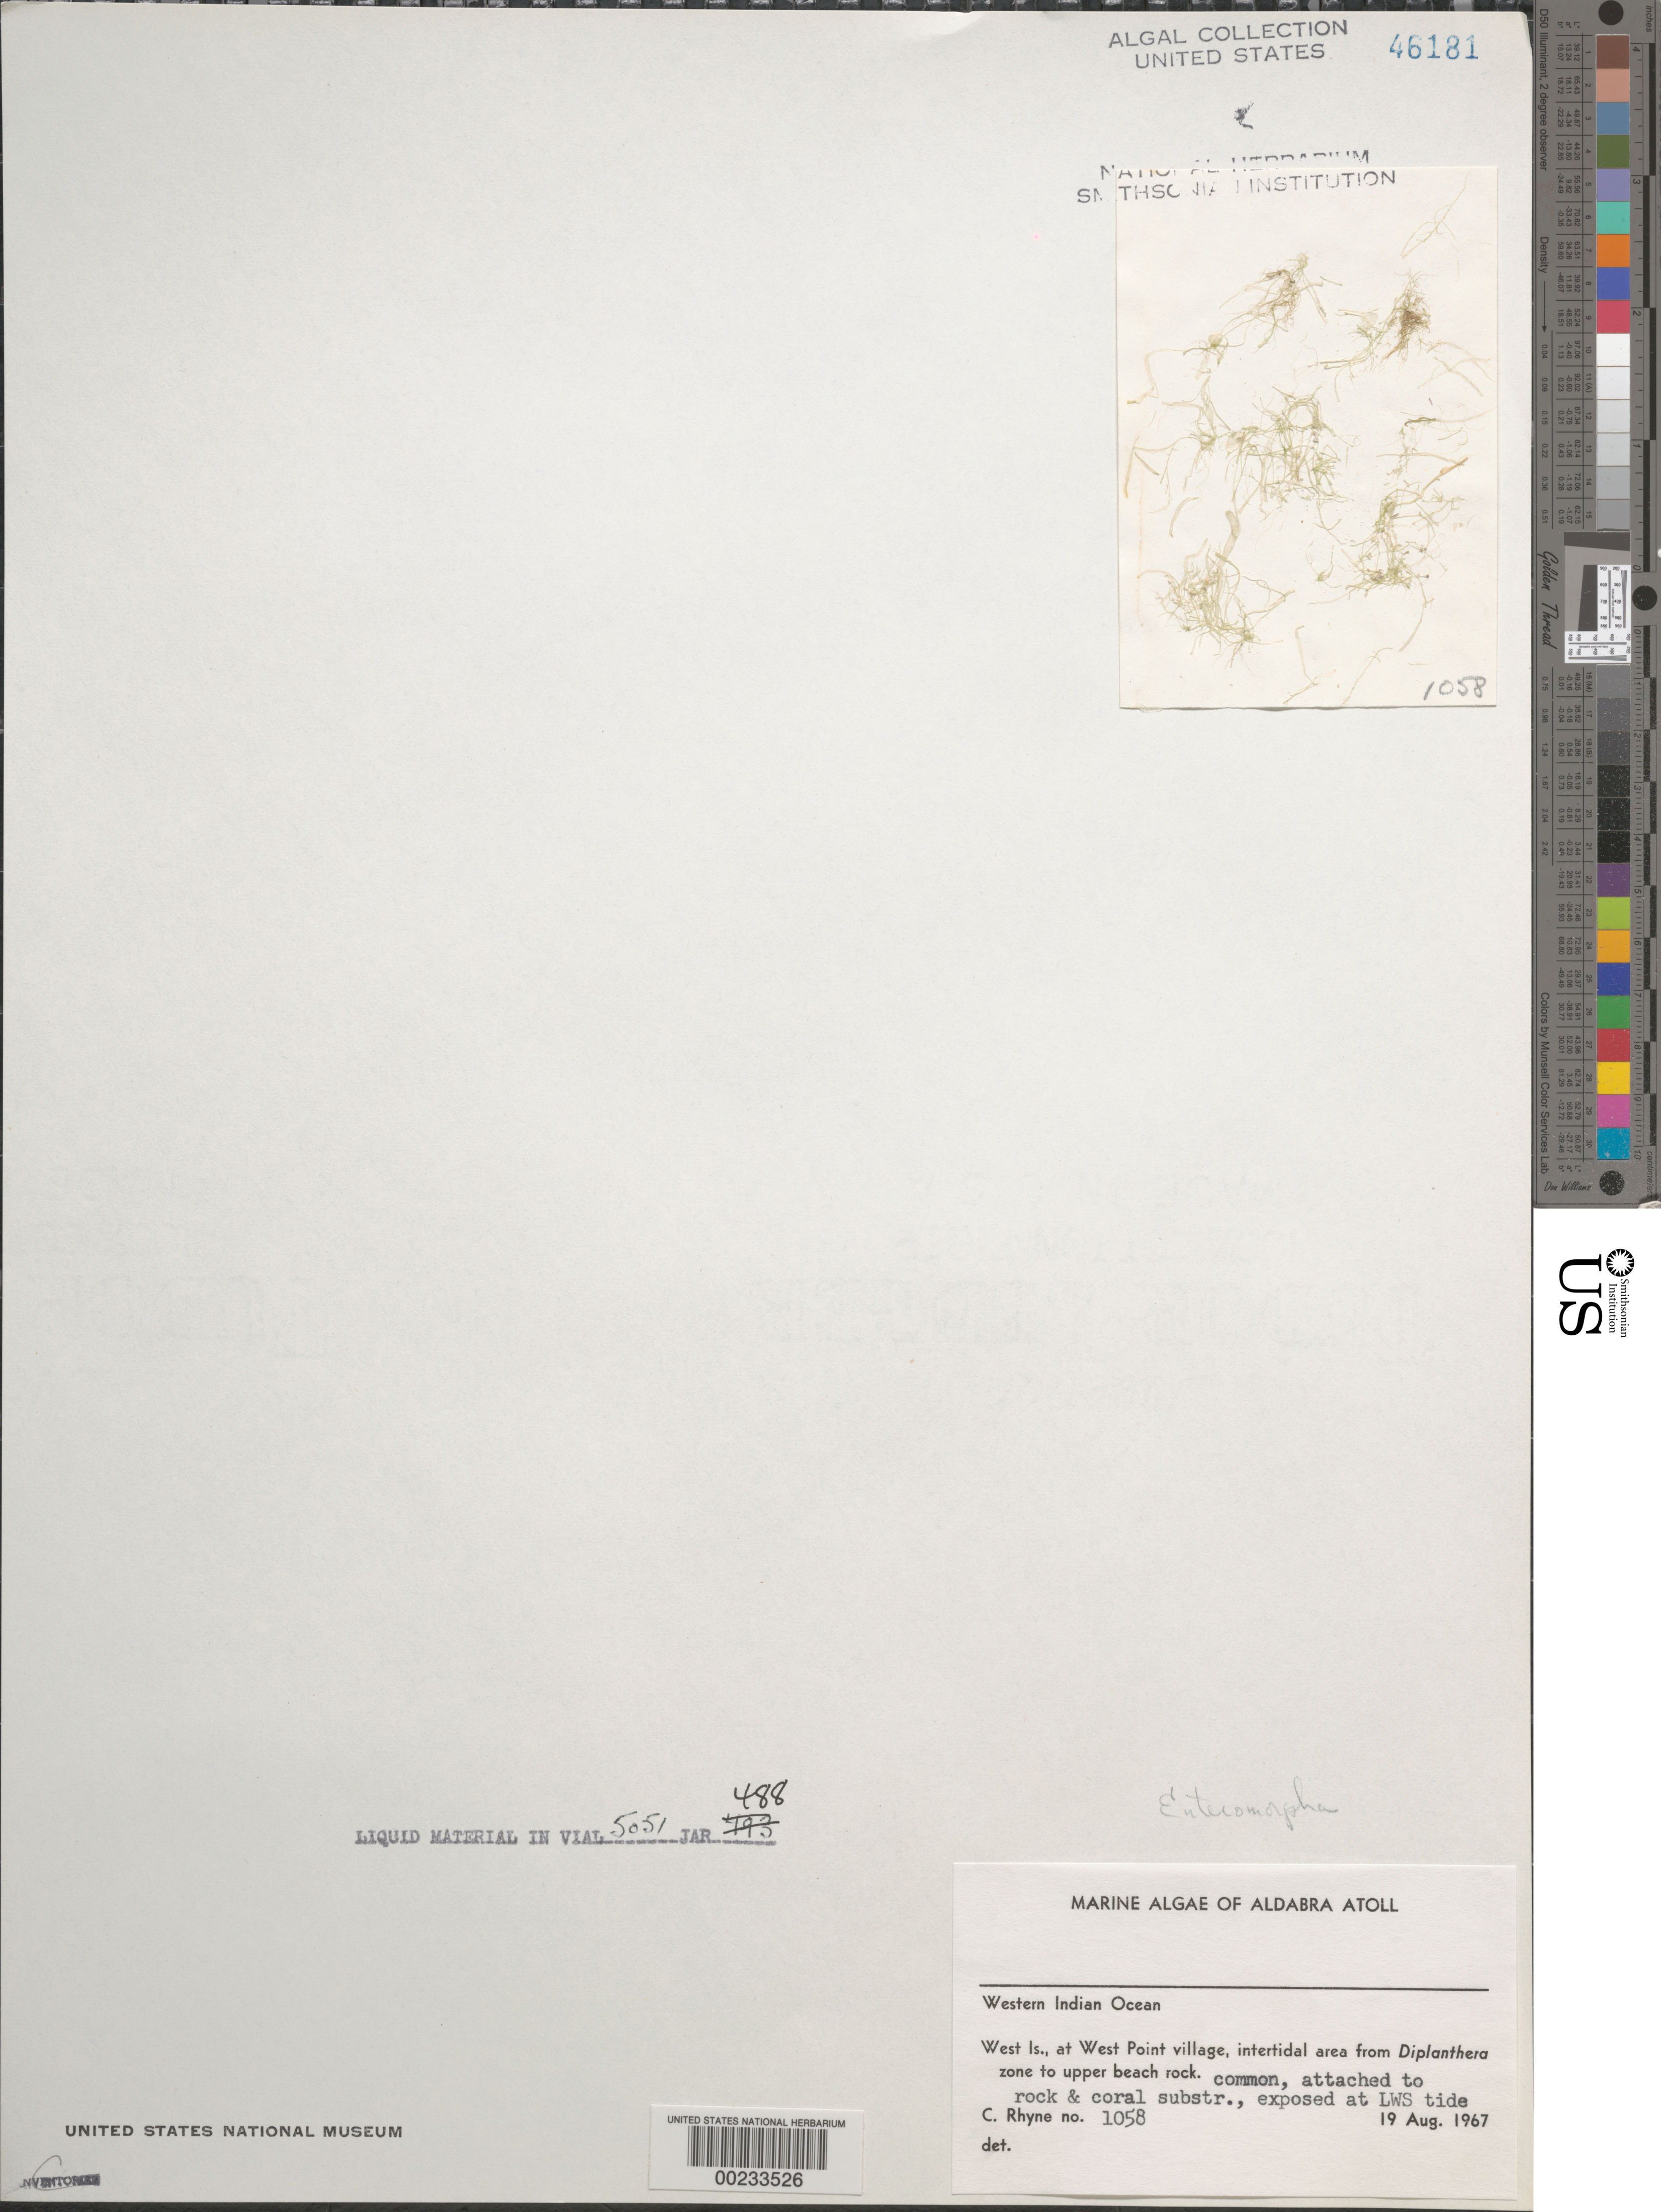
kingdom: Plantae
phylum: Chlorophyta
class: Ulvophyceae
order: Ulvales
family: Ulvaceae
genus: Ulva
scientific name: Ulva sp.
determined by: Algae name updating Project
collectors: C. Rhyne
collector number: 1058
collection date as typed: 19 Aug 1967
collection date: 1967-08-19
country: Seychelles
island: Aldabra Atoll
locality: West Islet, West Point Village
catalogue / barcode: US 46181